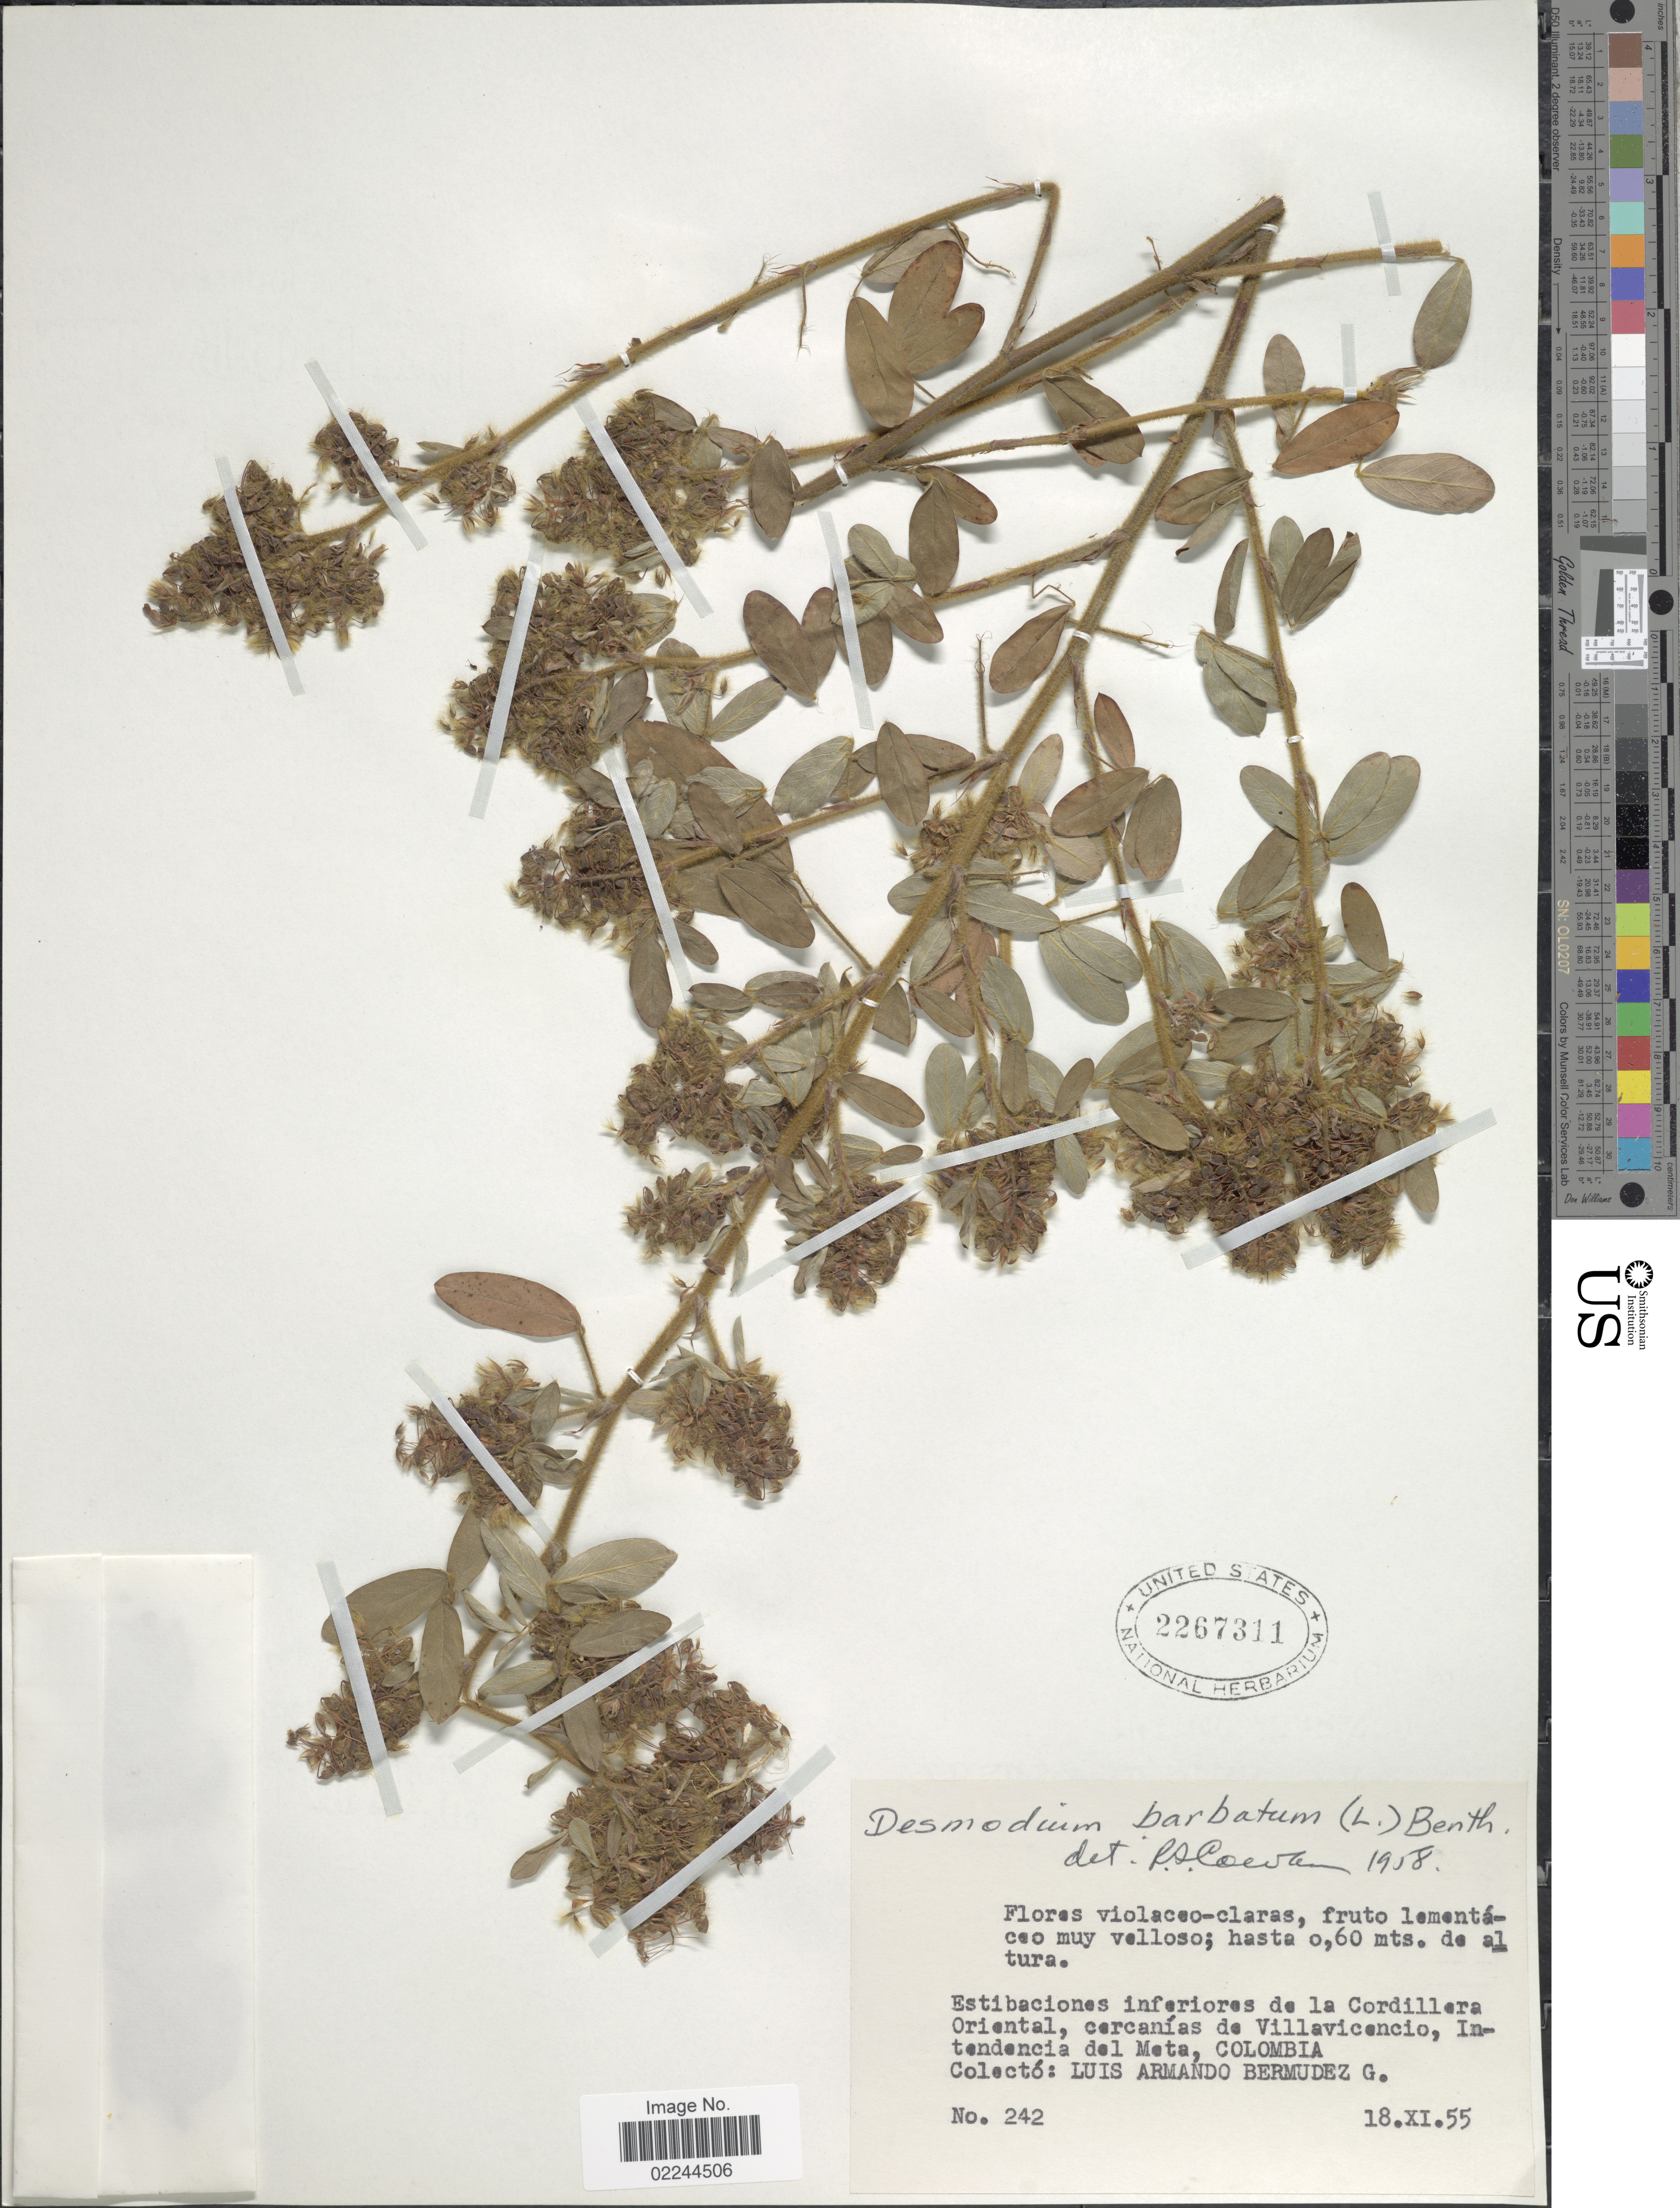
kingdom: Plantae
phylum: Tracheophyta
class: Magnoliopsida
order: Fabales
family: Fabaceae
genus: Grona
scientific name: Grona barbata var. barbata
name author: (L.) H. Ohashi & K. Ohashi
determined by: Strong, Mark T., (BOT), Smithsonian Institution - National Museum of Natural History (UNITED STATES)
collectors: L. Bermudez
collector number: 242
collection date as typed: Transcribed d/m/y: 18/11/55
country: Colombia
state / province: Meta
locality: Estibaciones inferiores de la Cordillera Oriental, carcanias de Villavicencio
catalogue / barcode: US 2267311